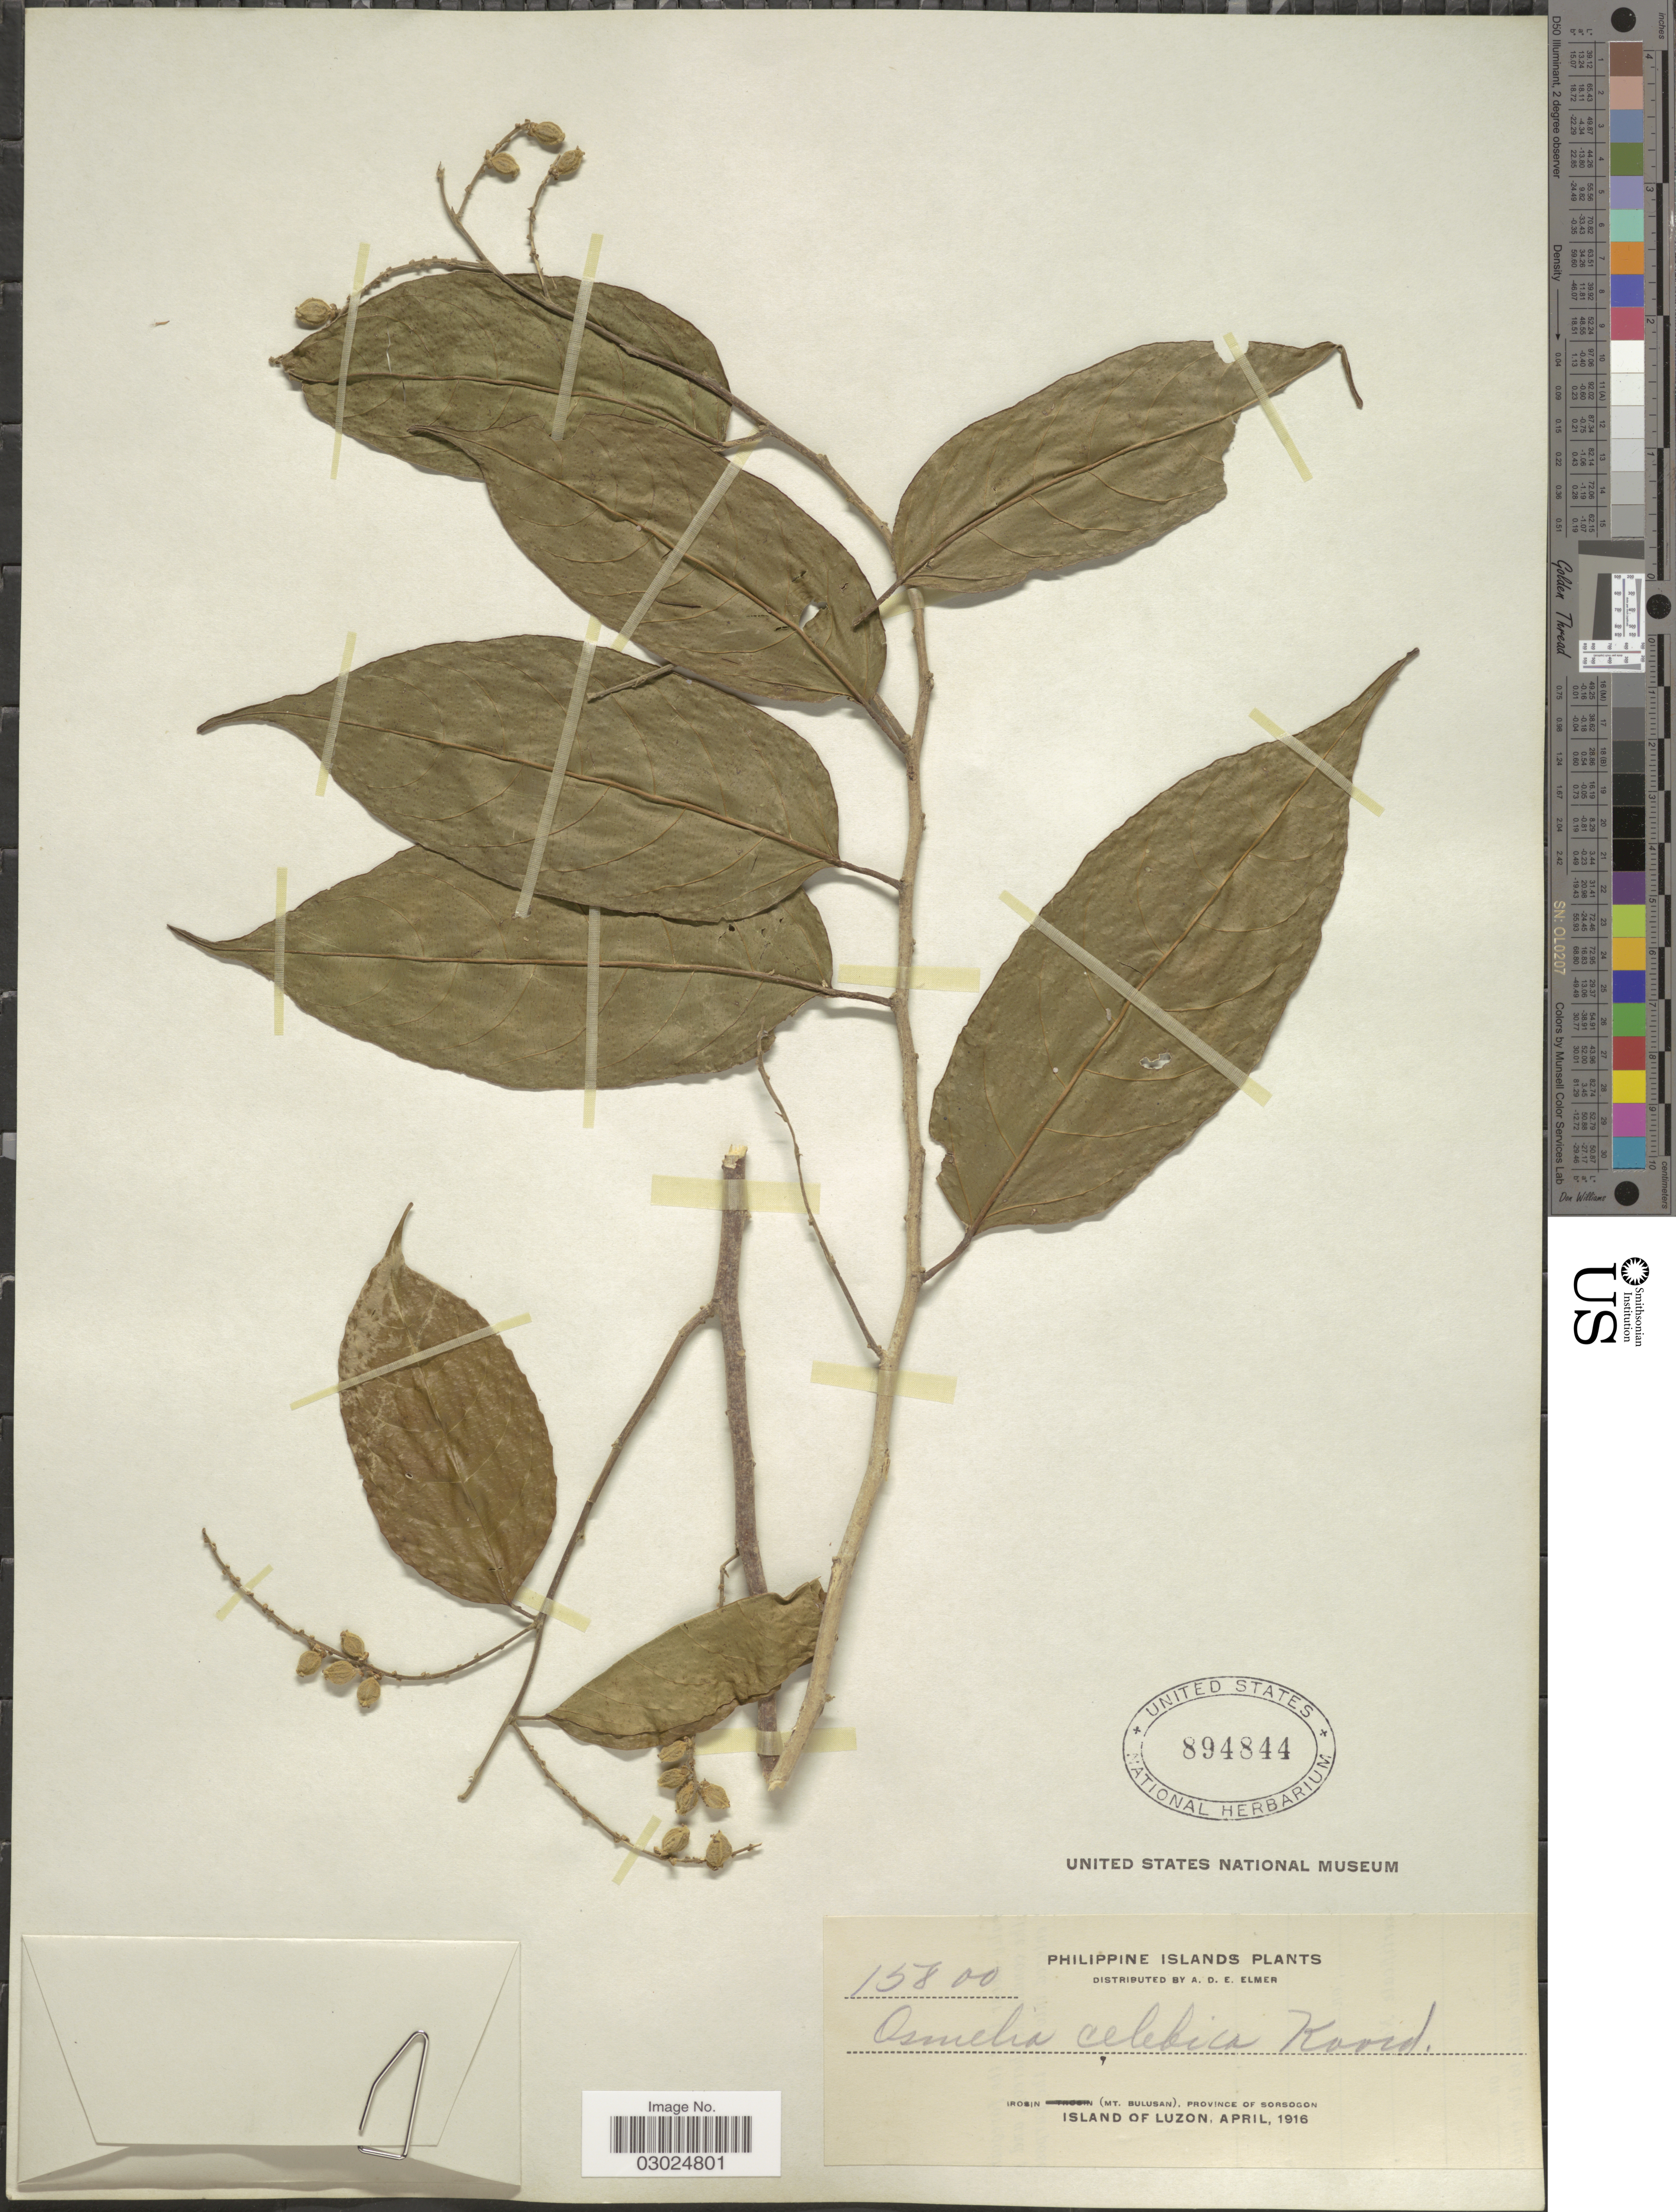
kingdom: Plantae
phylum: Tracheophyta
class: Magnoliopsida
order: Malpighiales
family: Salicaceae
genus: Osmelia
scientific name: Osmelia celebica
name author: Koord.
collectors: A. D. E. Elmer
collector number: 15800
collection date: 1916-04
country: Philippines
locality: Irosin (Mt. Bulusan), Province of Sorsogon, Island of Luzon.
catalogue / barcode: US 894844